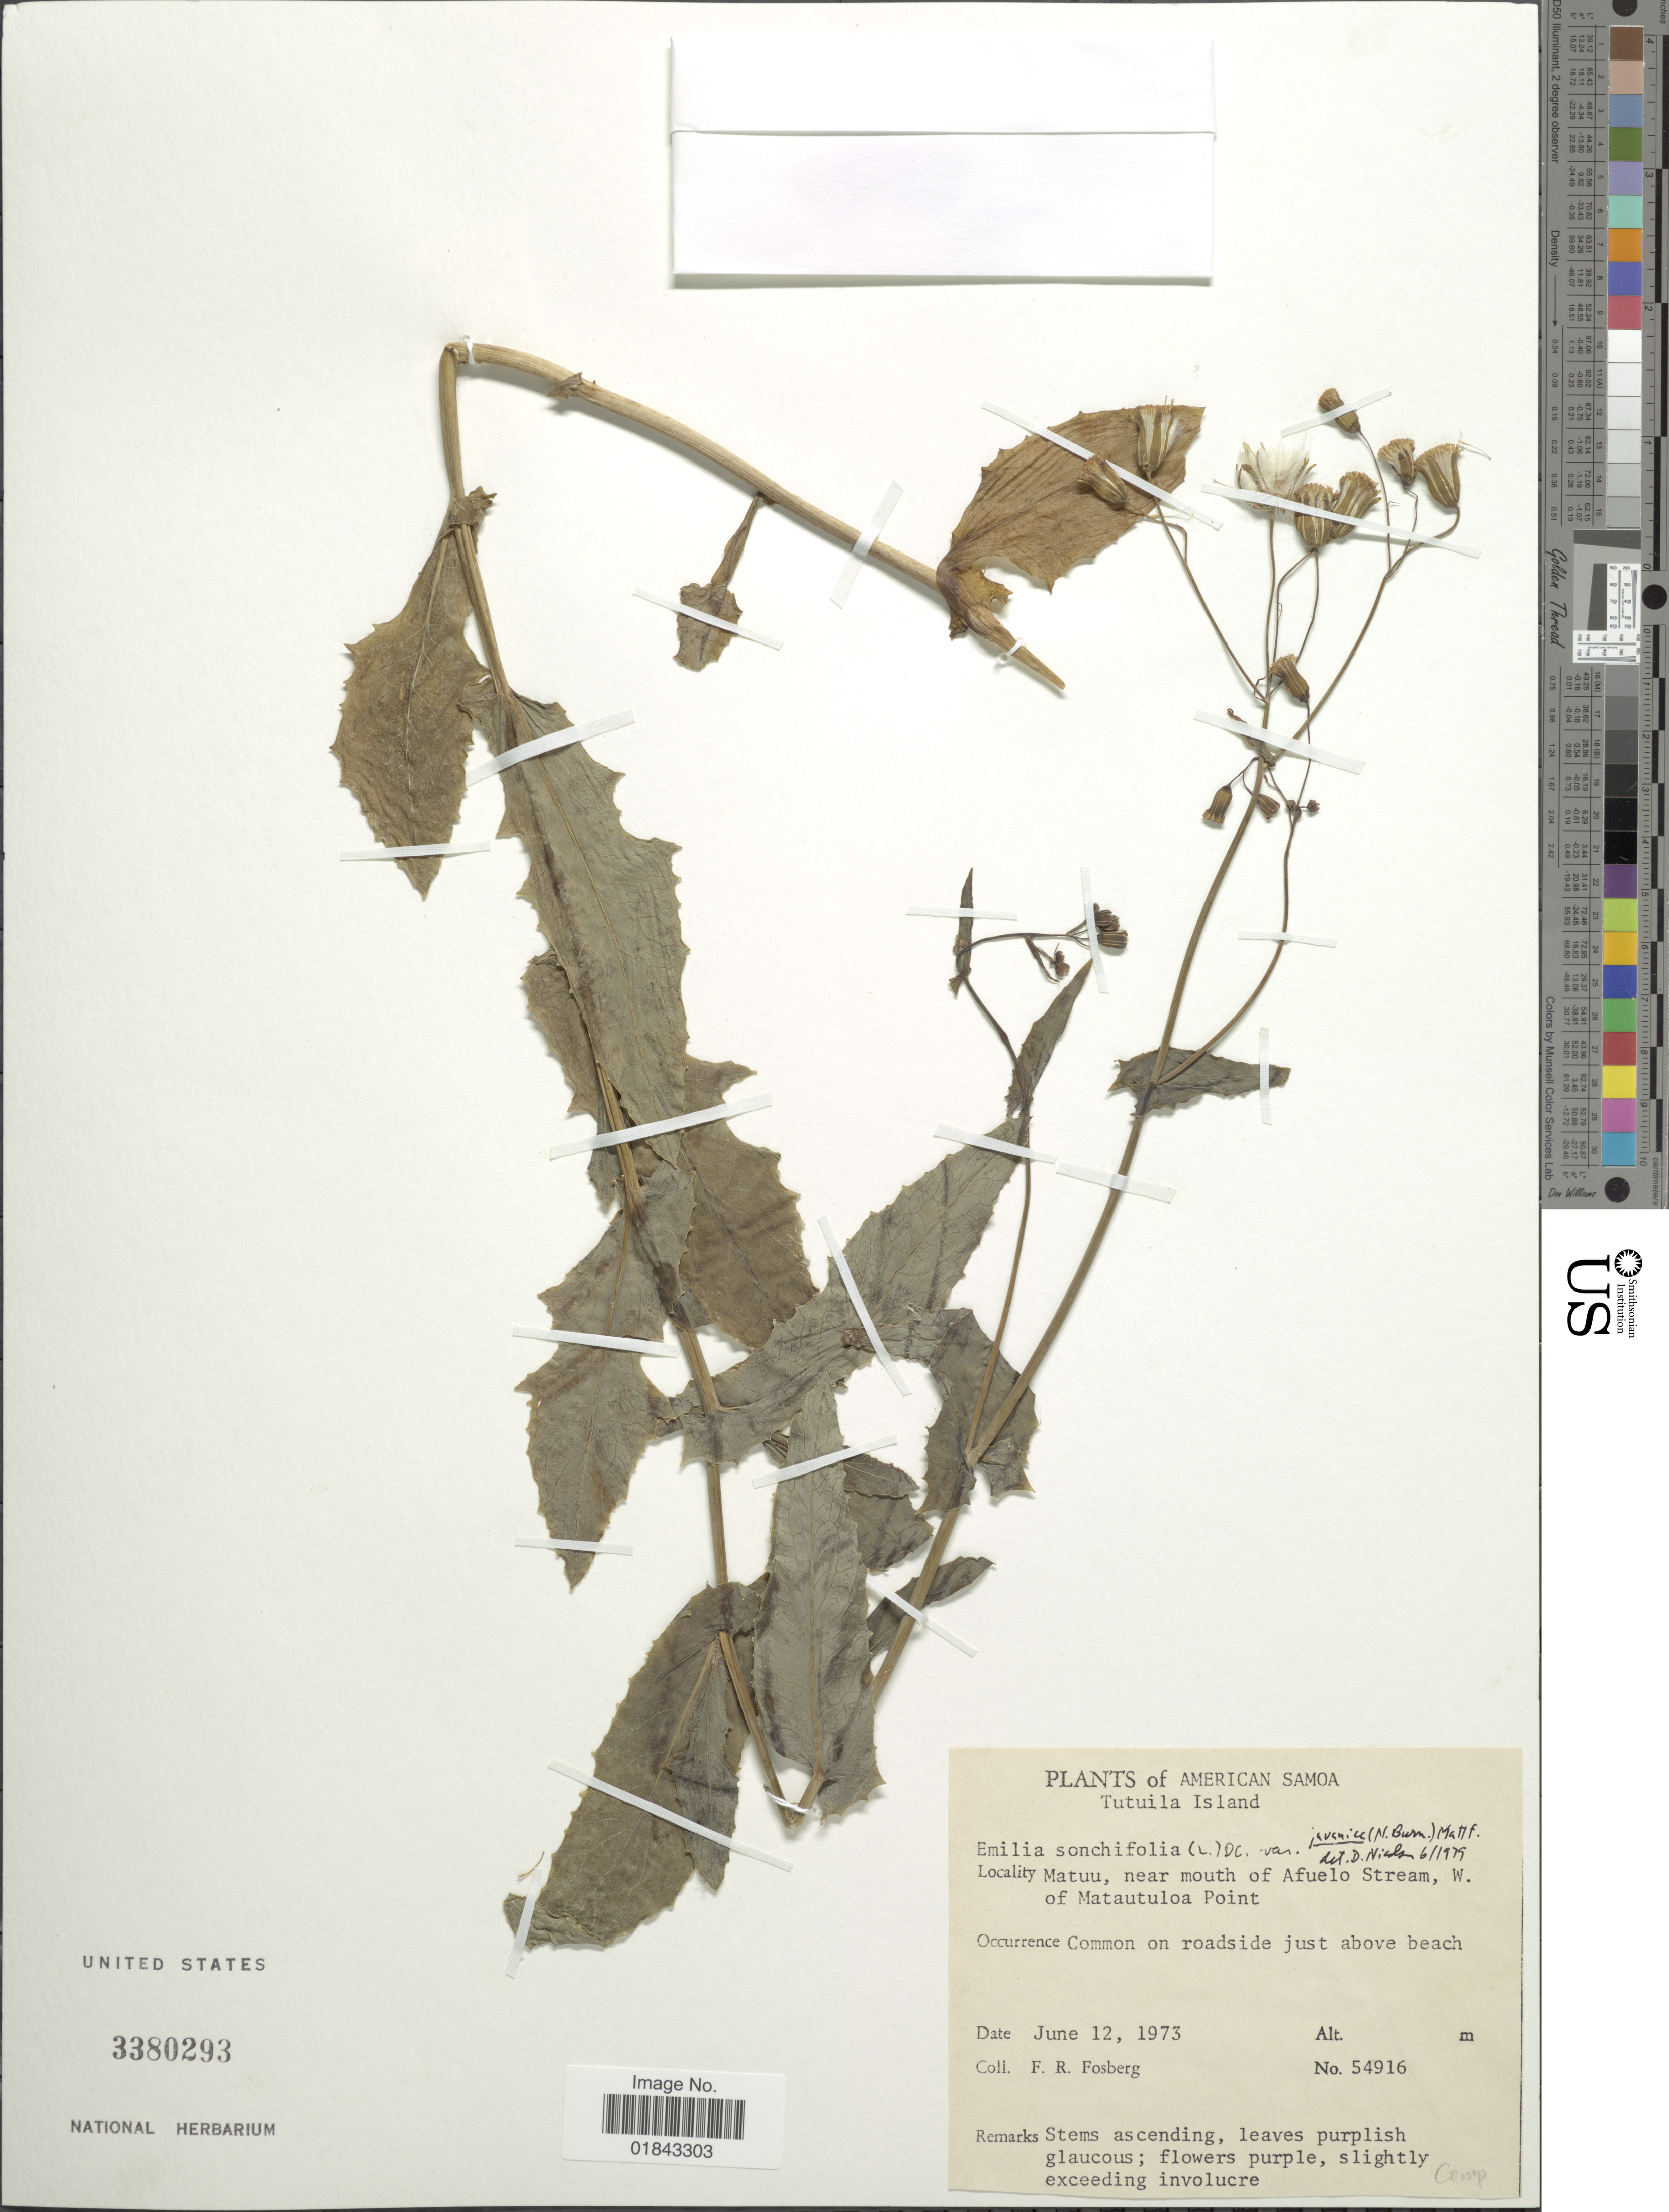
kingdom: Plantae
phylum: Tracheophyta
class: Magnoliopsida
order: Asterales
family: Asteraceae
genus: Emilia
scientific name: Emilia sonchifolia var. javanica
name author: (Burm. f.) Mattf.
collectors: F. R. Fosberg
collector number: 54916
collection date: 1973-06-12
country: American Samoa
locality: American Samoa, Tutuila Island, Matuu, near mouth of Afuelo Stream, W. of Matautuloa Point, common on roadside just above beach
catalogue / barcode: US 3380293